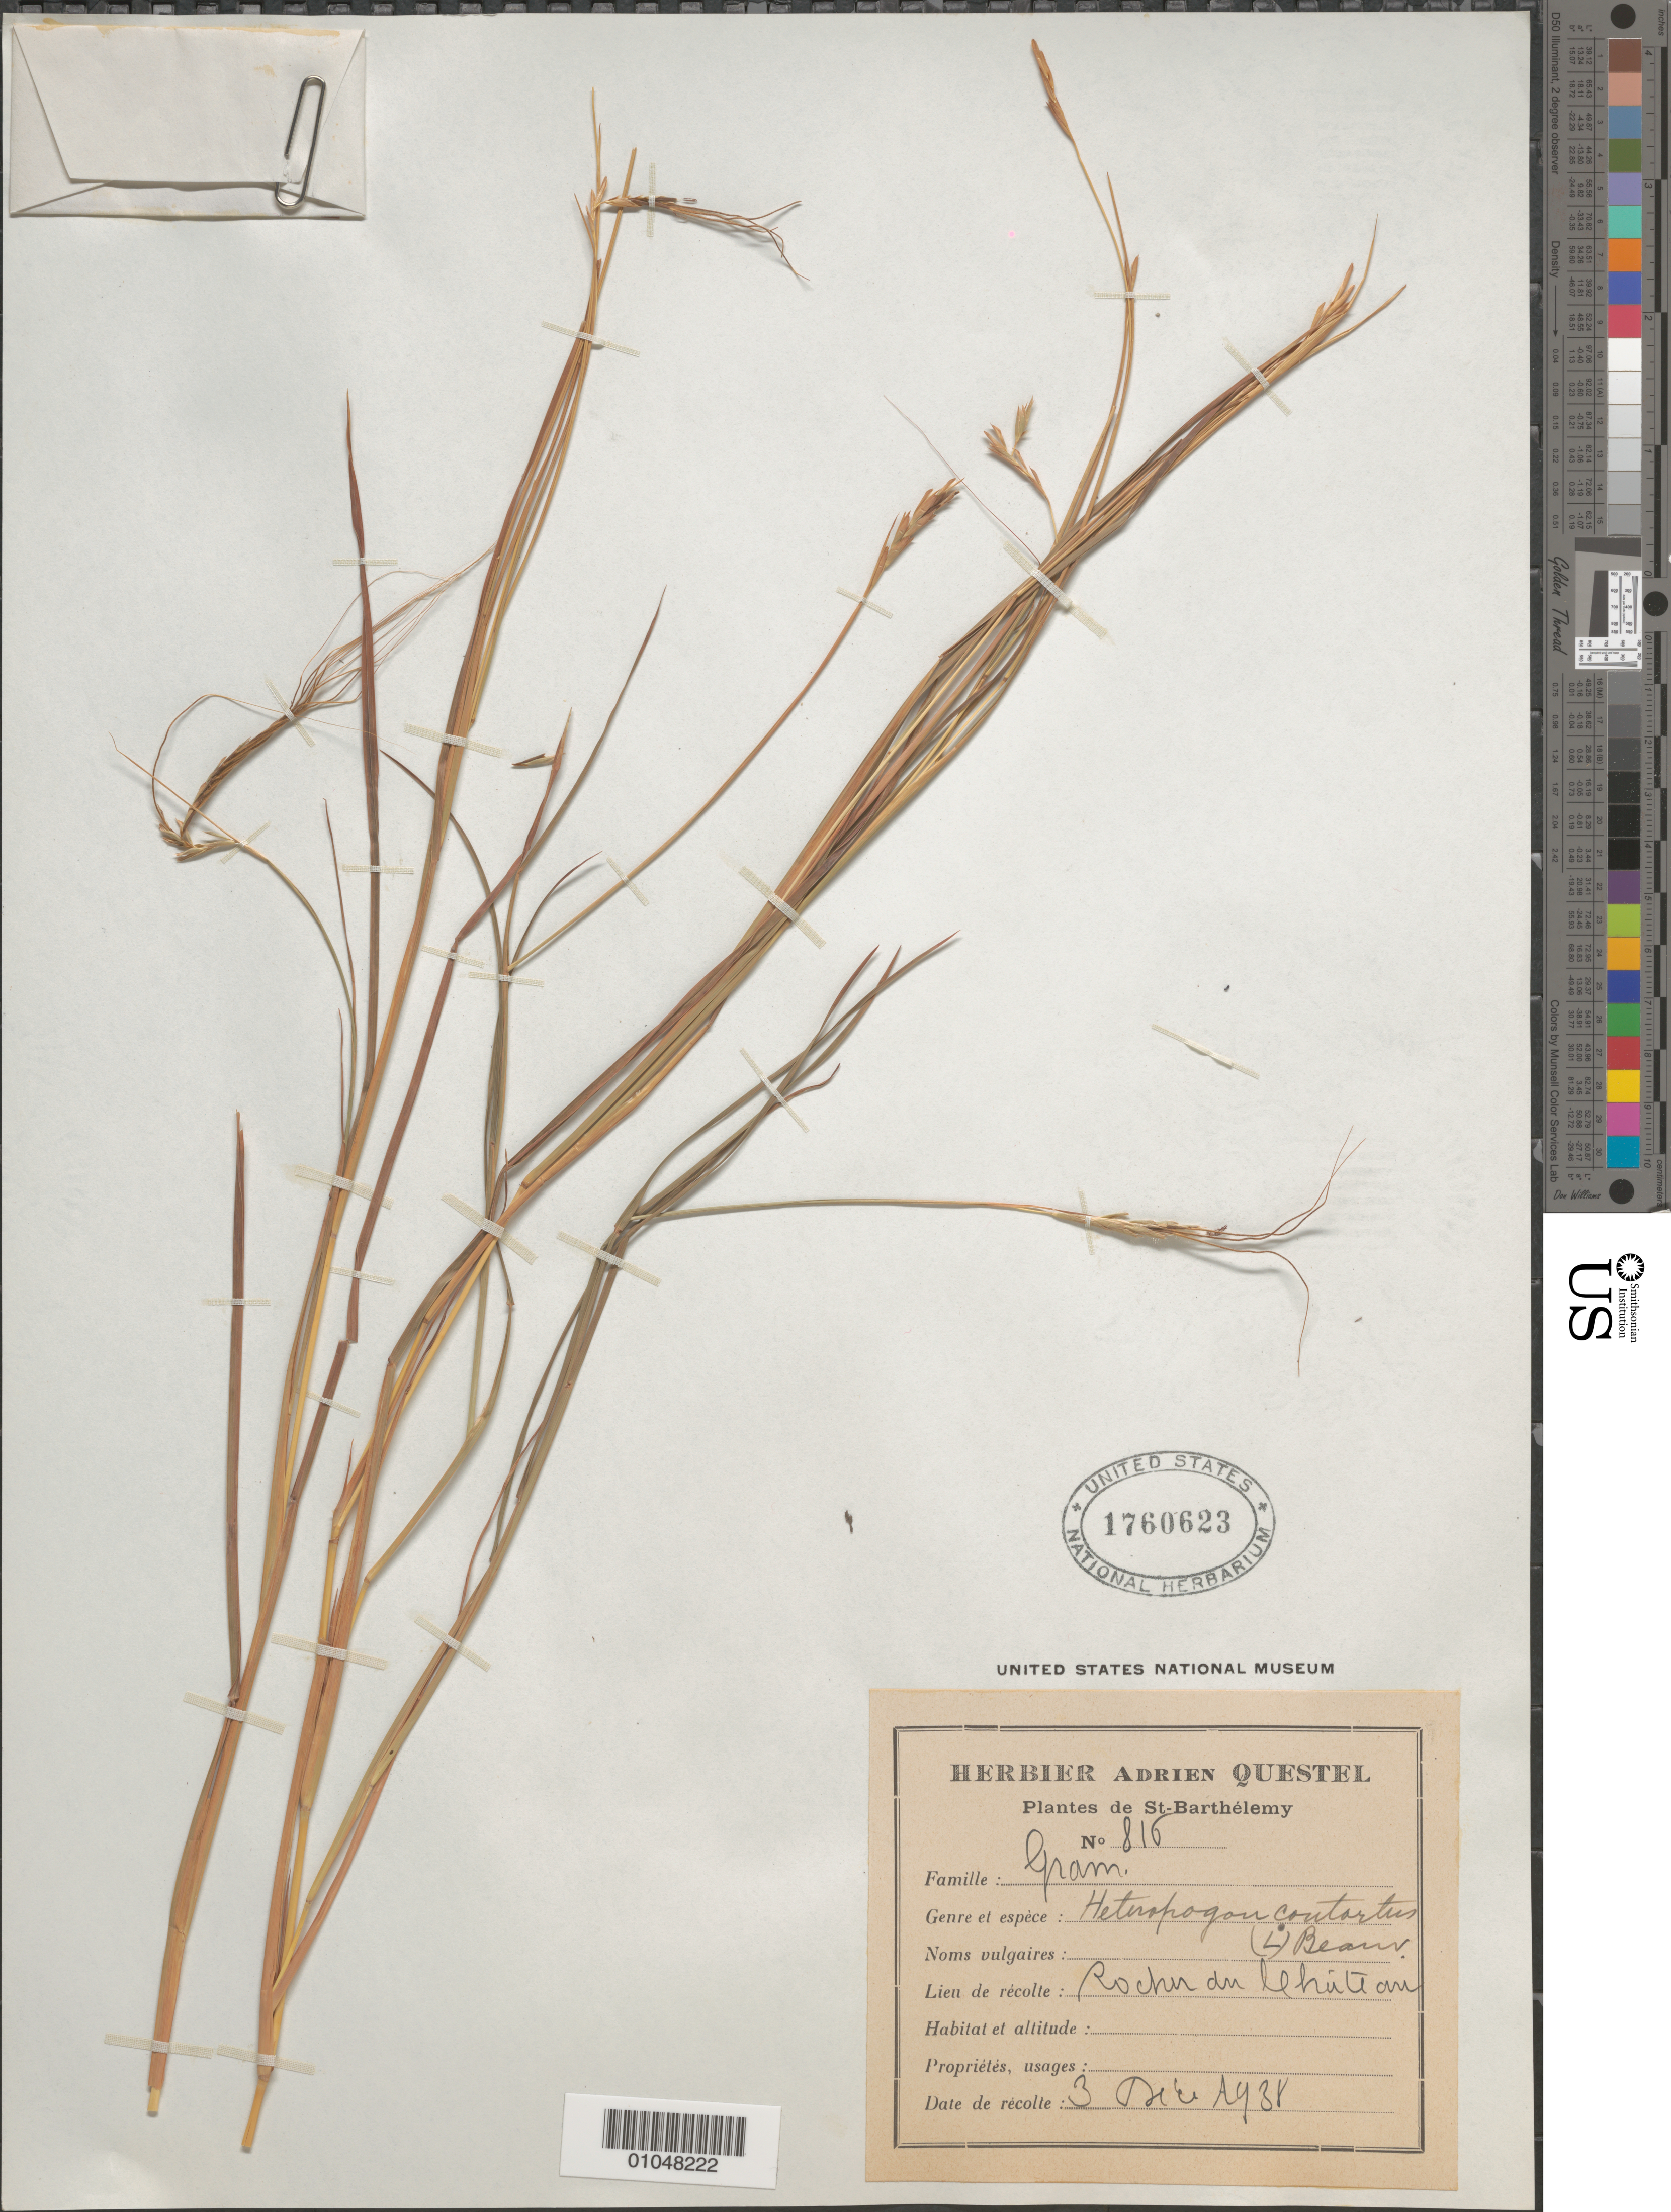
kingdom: Plantae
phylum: Tracheophyta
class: Liliopsida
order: Poales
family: Poaceae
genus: Heteropogon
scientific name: Heteropogon contortus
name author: (L.) P. Beauv. ex Roem. & Schult.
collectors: A. Questel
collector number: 816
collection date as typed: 03 Dec 1938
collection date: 1938-12-03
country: Saint Barthélemy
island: St. Barthélemy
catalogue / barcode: US 1760623